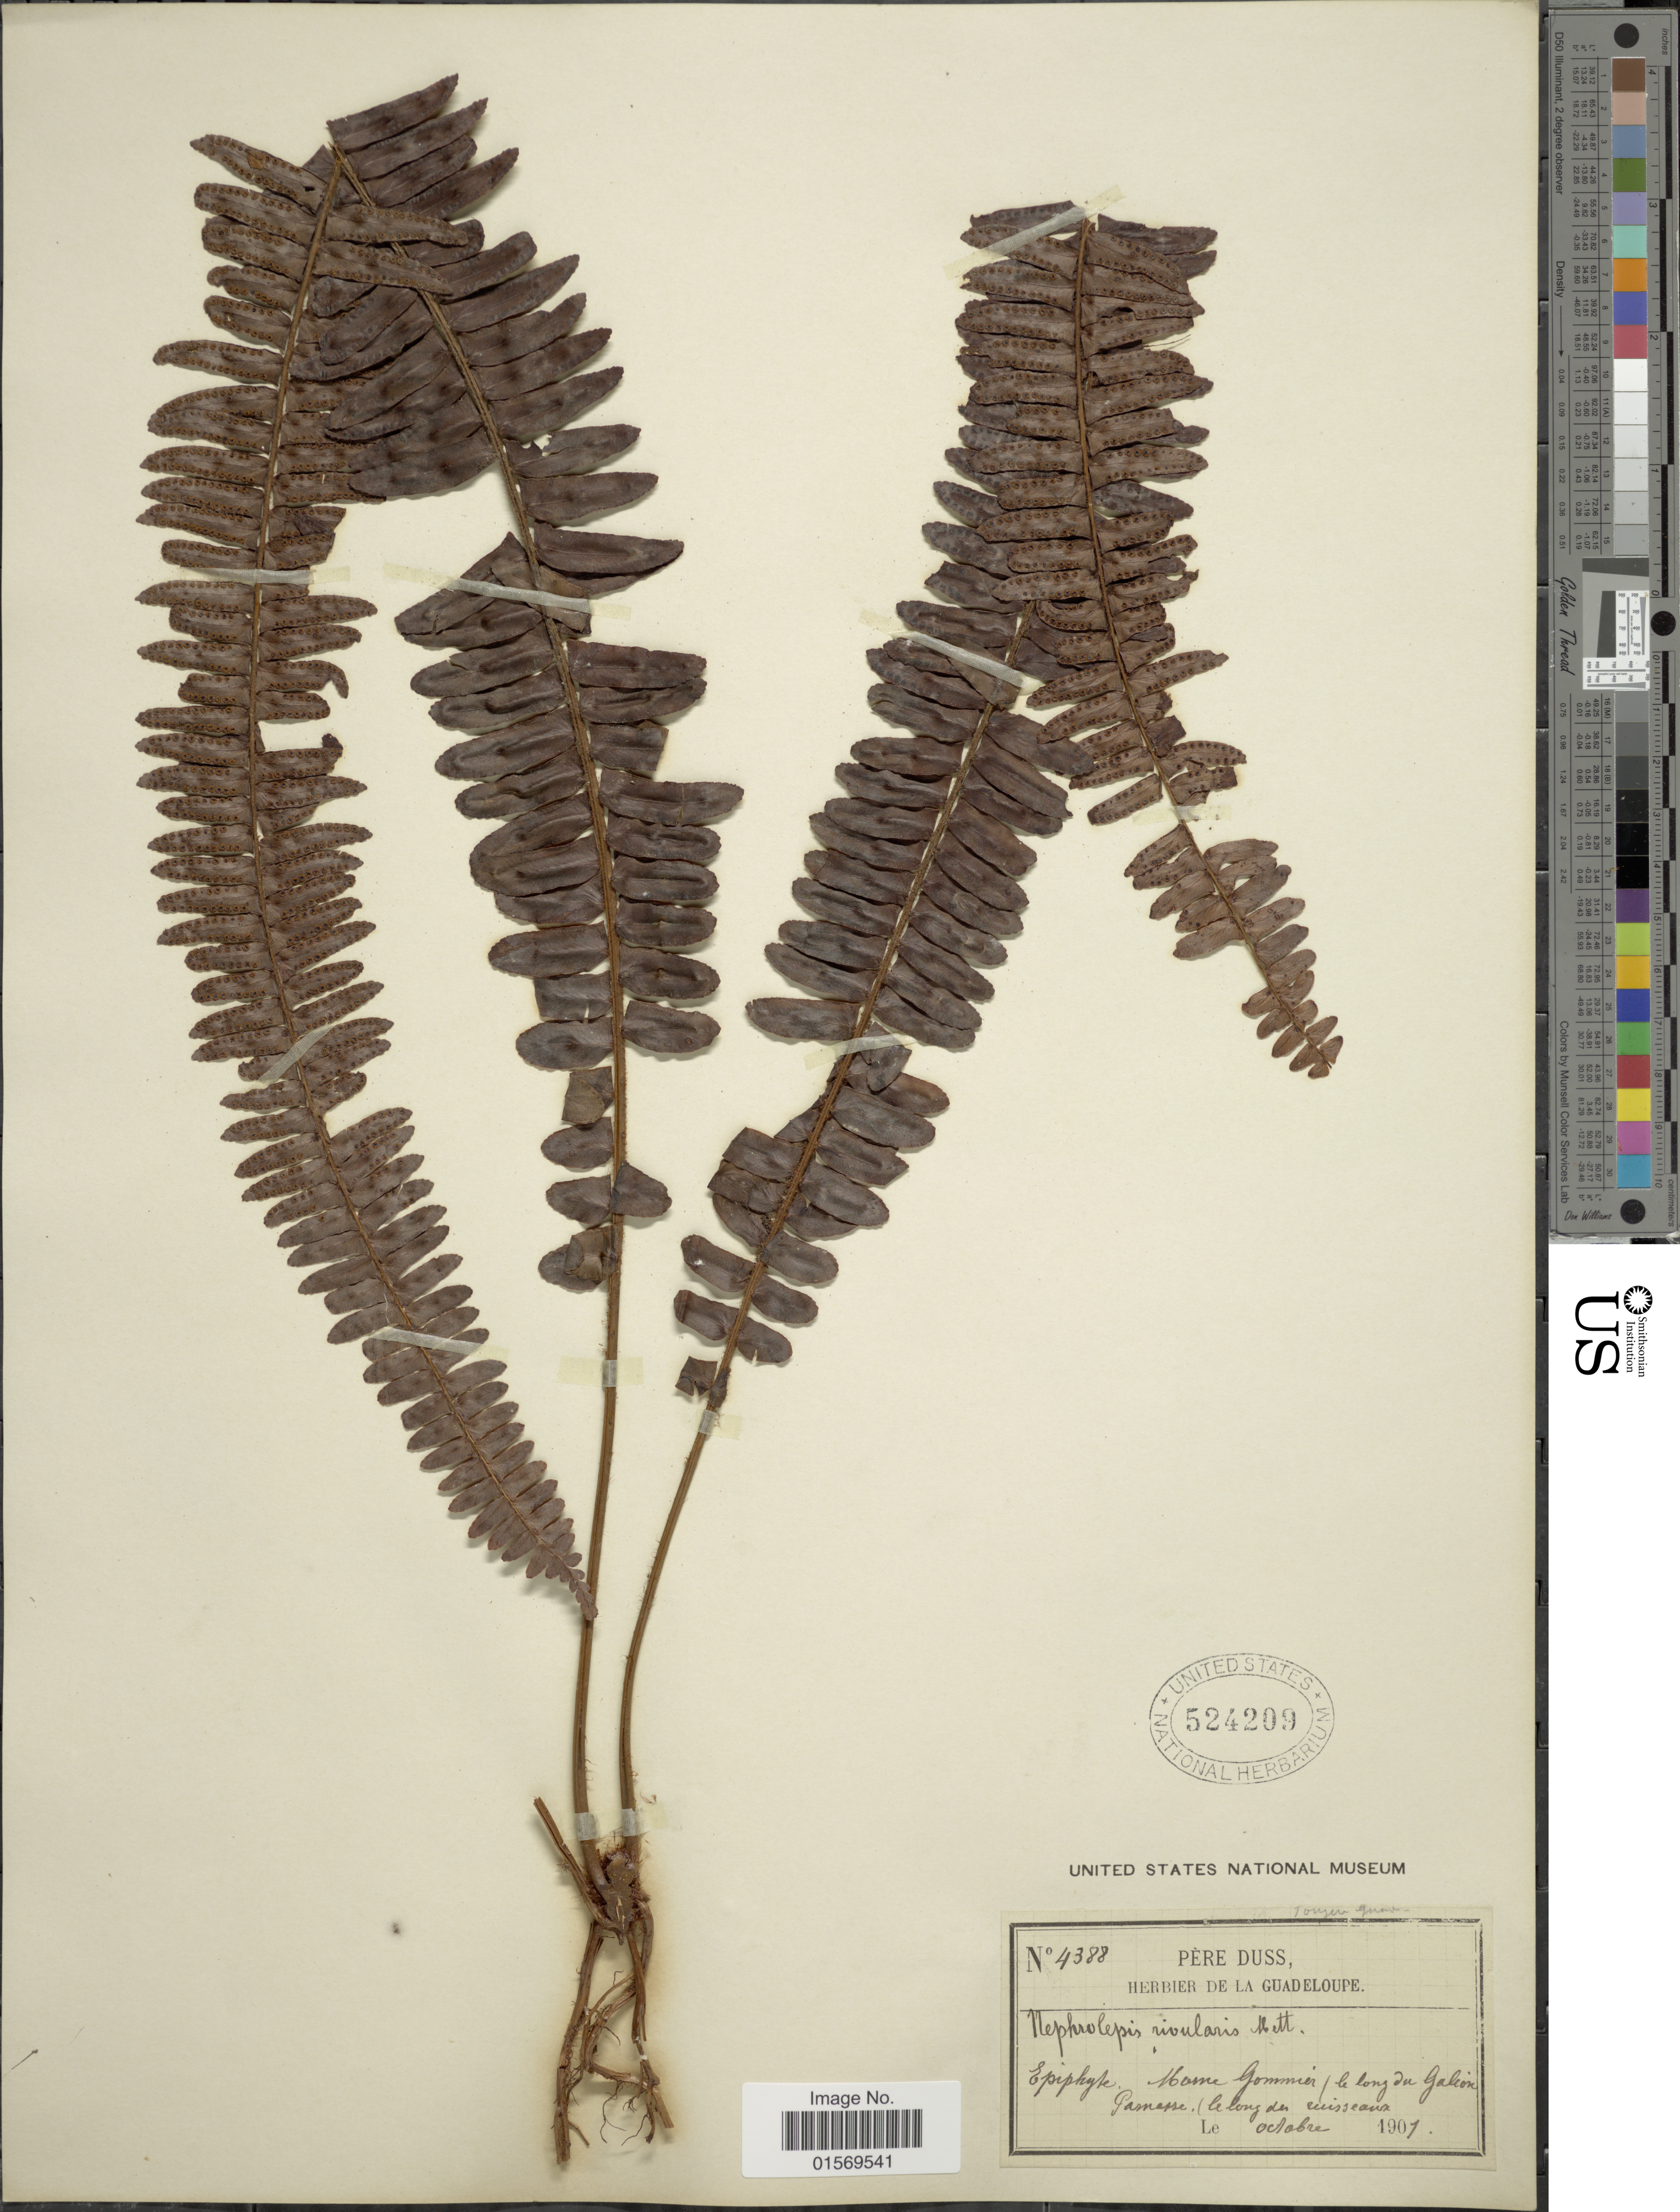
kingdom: Plantae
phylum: Tracheophyta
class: Polypodiopsida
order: Polypodiales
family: Nephrolepidaceae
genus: Nephrolepis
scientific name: Nephrolepis rivularis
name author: (Vahl) Mett. ex Krug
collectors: Père Duss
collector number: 4388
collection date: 1901-10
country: Martinique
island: Martinique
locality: Morne Gommier le long du Galion Parnasse.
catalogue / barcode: US 524209